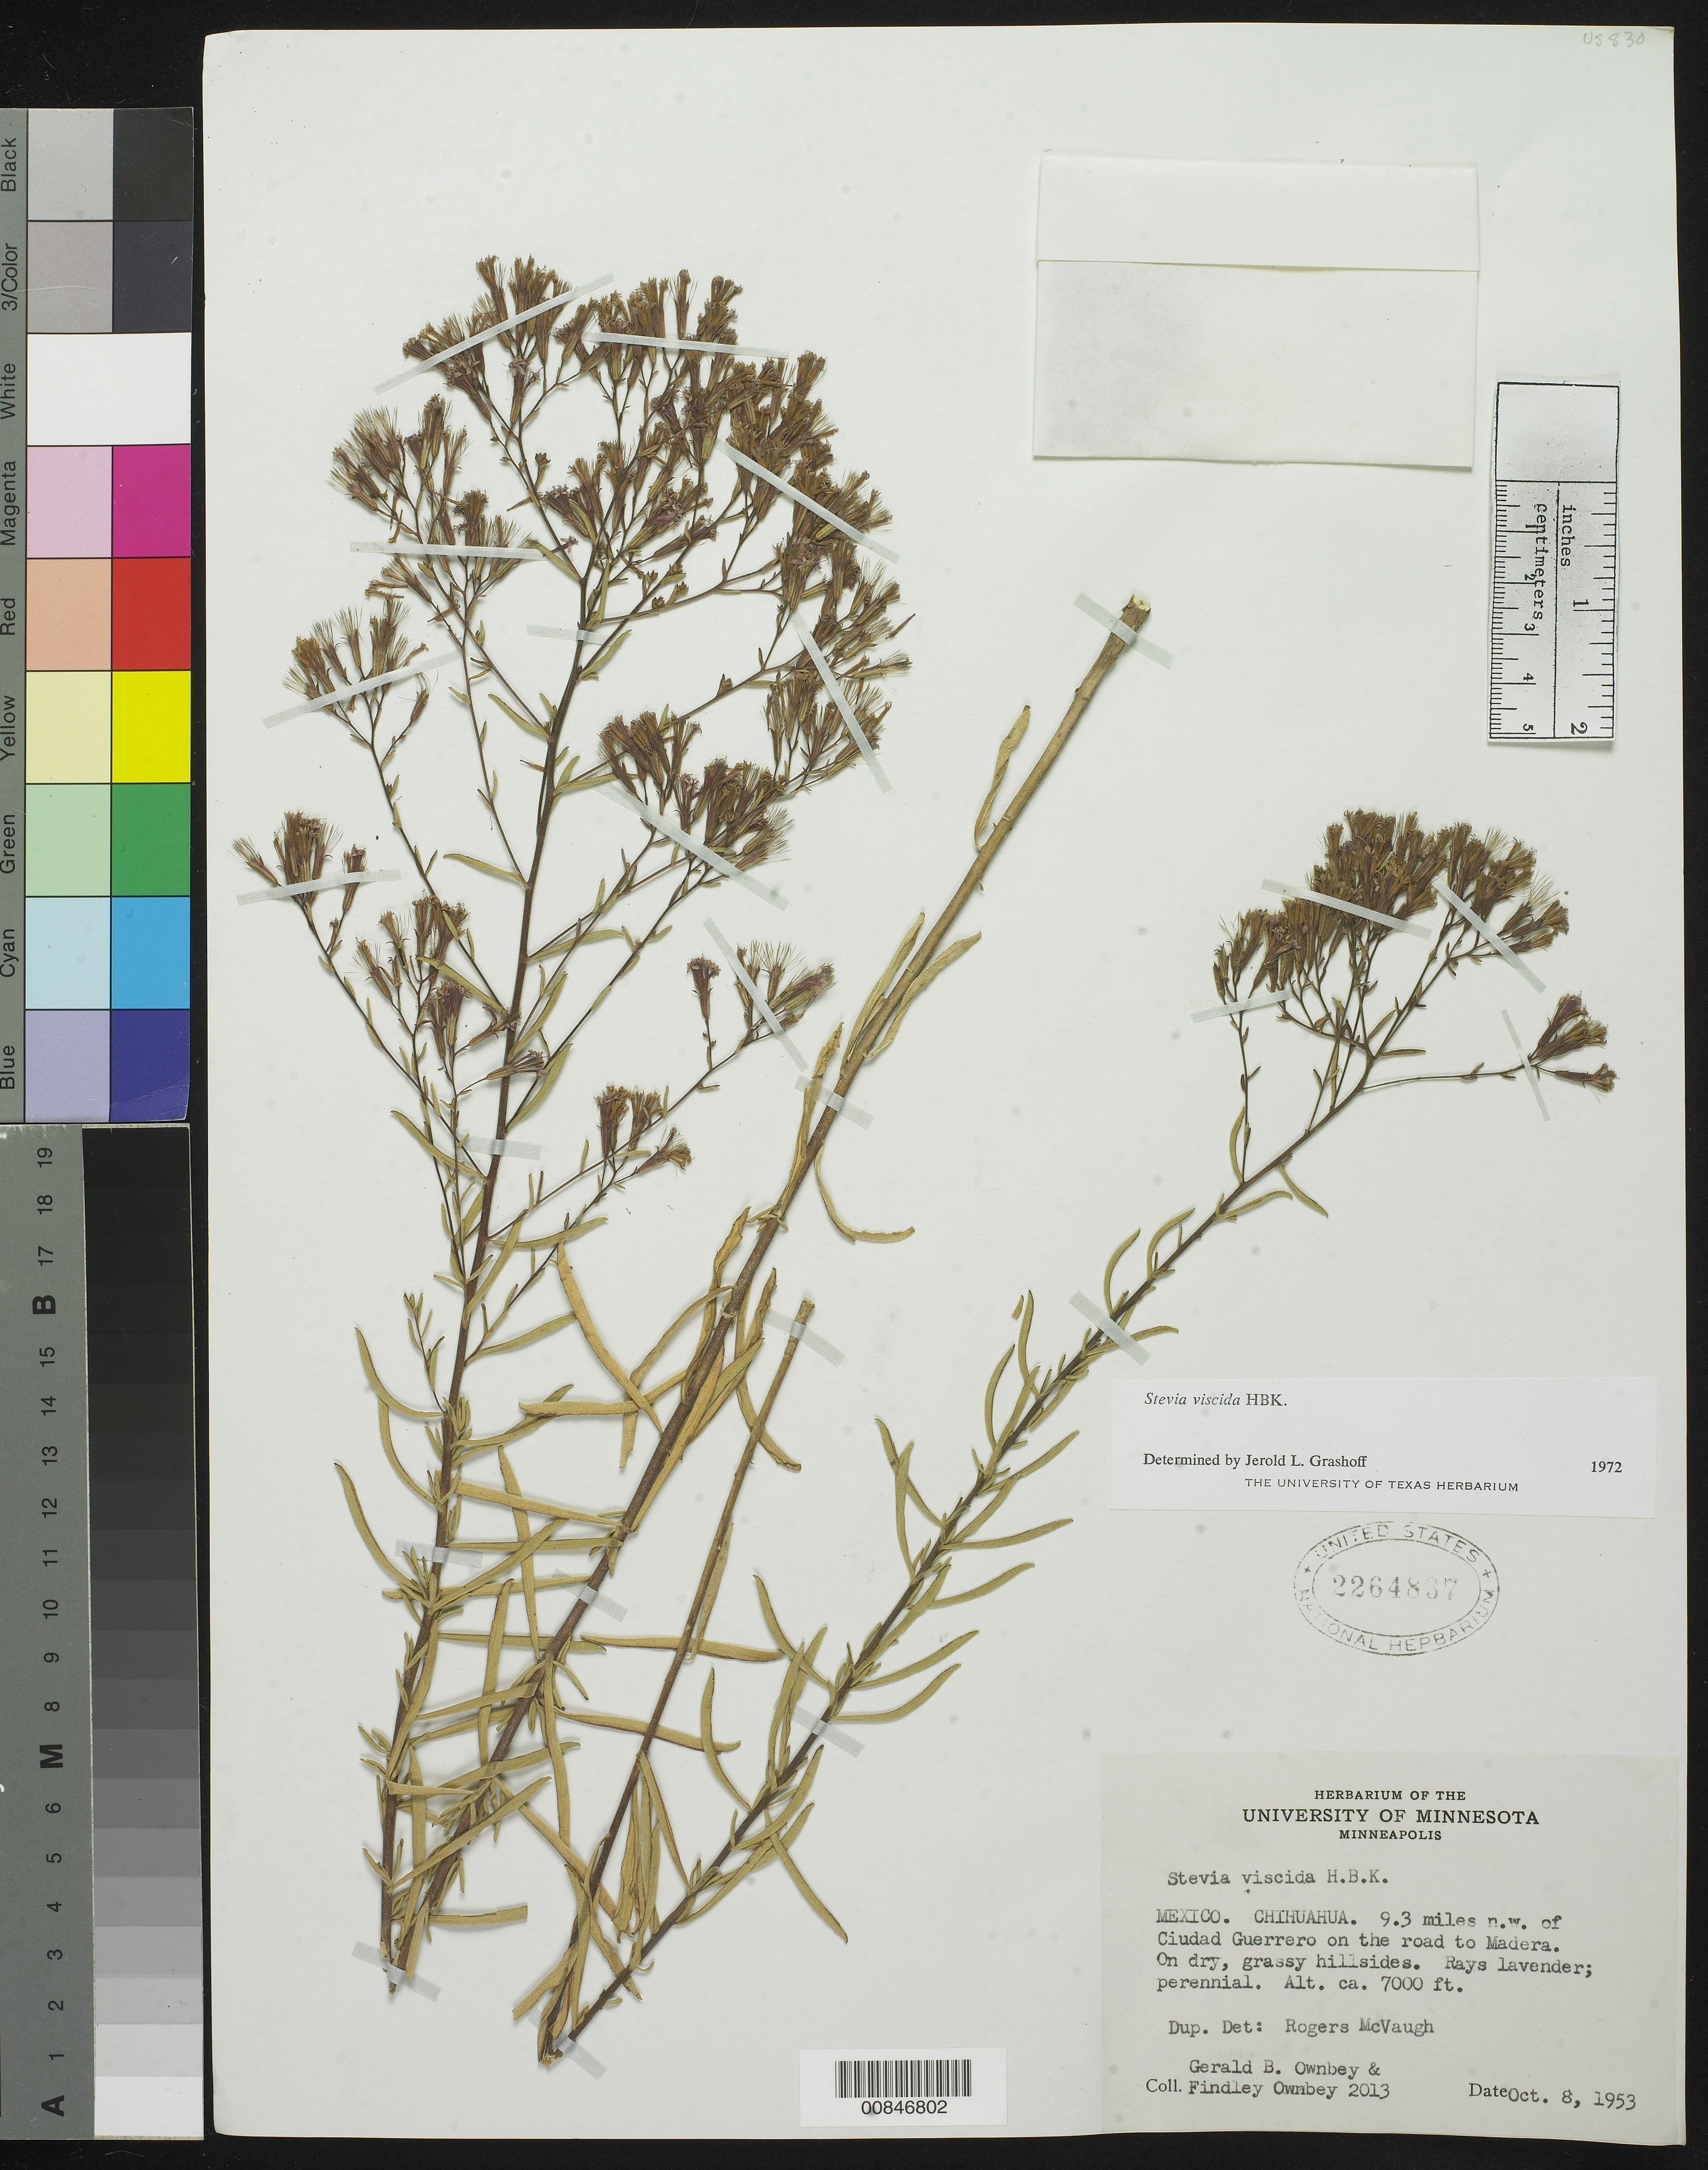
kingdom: Plantae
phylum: Tracheophyta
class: Magnoliopsida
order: Asterales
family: Asteraceae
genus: Stevia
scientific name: Stevia viscida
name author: Kunth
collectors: G. B. Ownbey & F. Ownbey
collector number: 2013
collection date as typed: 08 Oct 1953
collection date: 1953-10-08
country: Mexico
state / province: Chihuahua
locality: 9.3 miles NW of Ciudad Guerrero in the road to Madera.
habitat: On dry, grassy hillsides.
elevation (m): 2134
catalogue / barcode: US 2264837